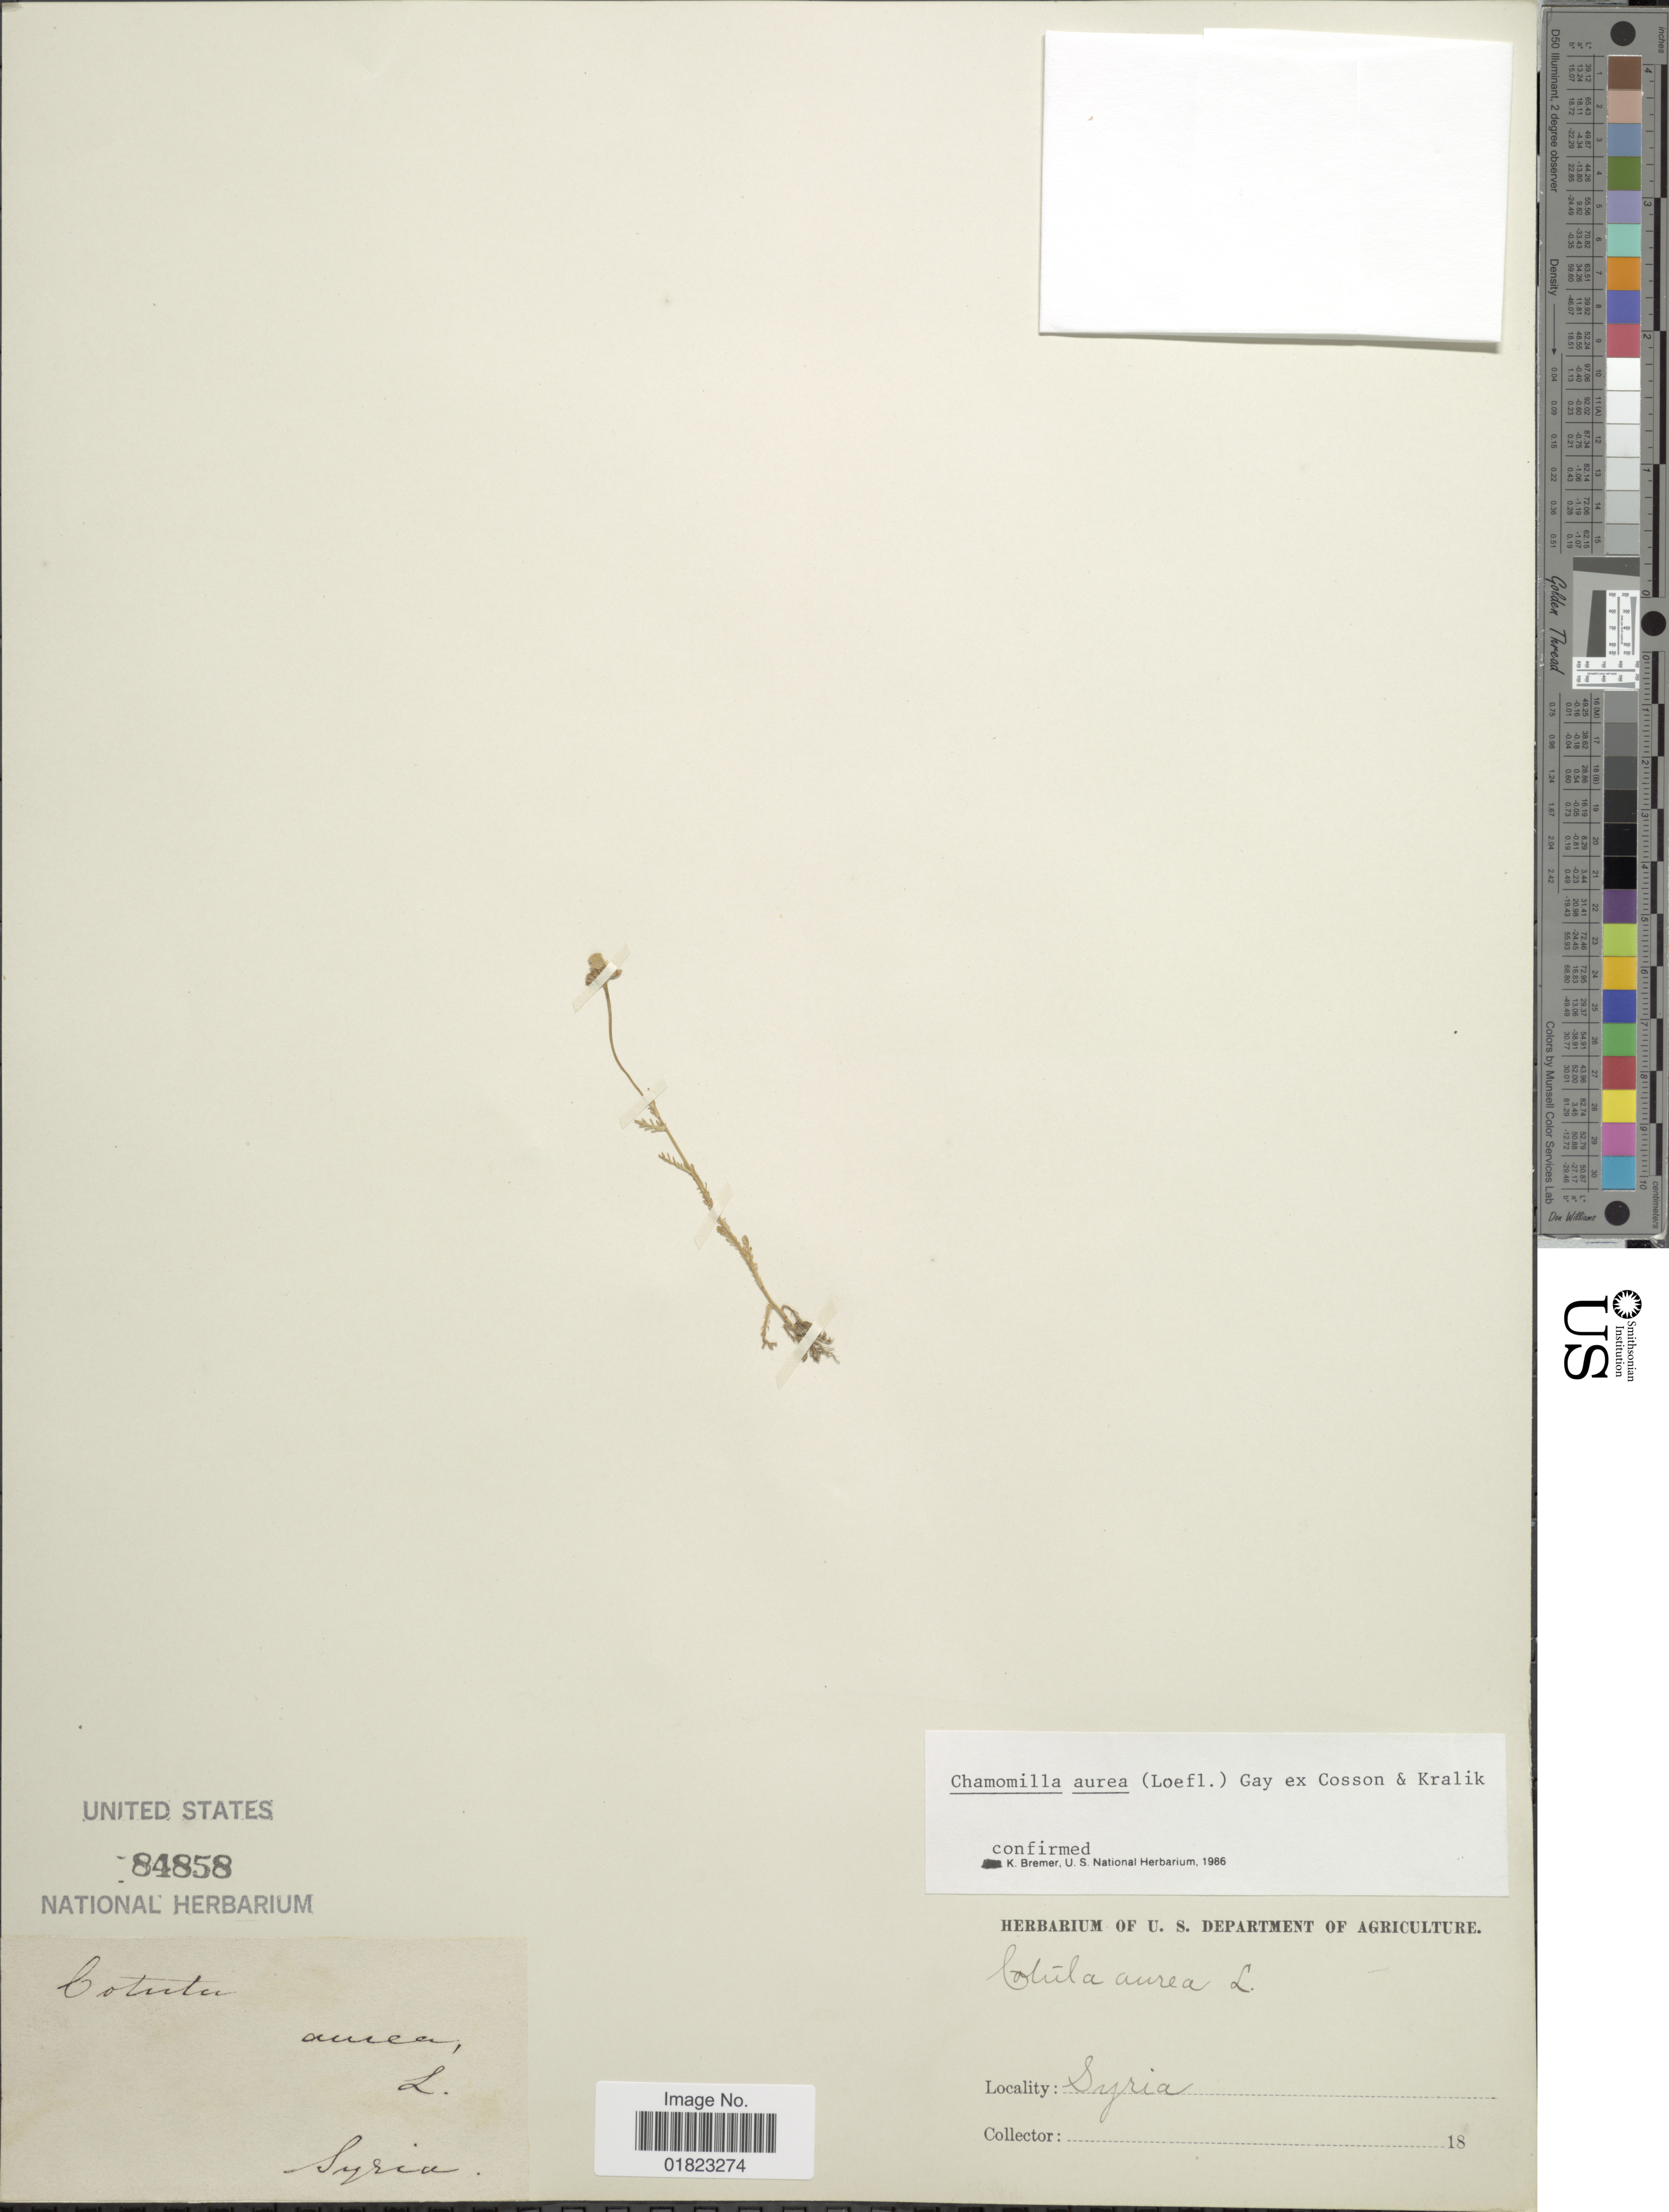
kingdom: Plantae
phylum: Tracheophyta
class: Magnoliopsida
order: Asterales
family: Asteraceae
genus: Matricaria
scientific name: Matricaria aurea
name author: (Loefl.) Sch. Bip.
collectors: ex herb. U. S. Department of Agriculture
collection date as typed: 18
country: Syria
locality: Syria.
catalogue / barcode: US 84858